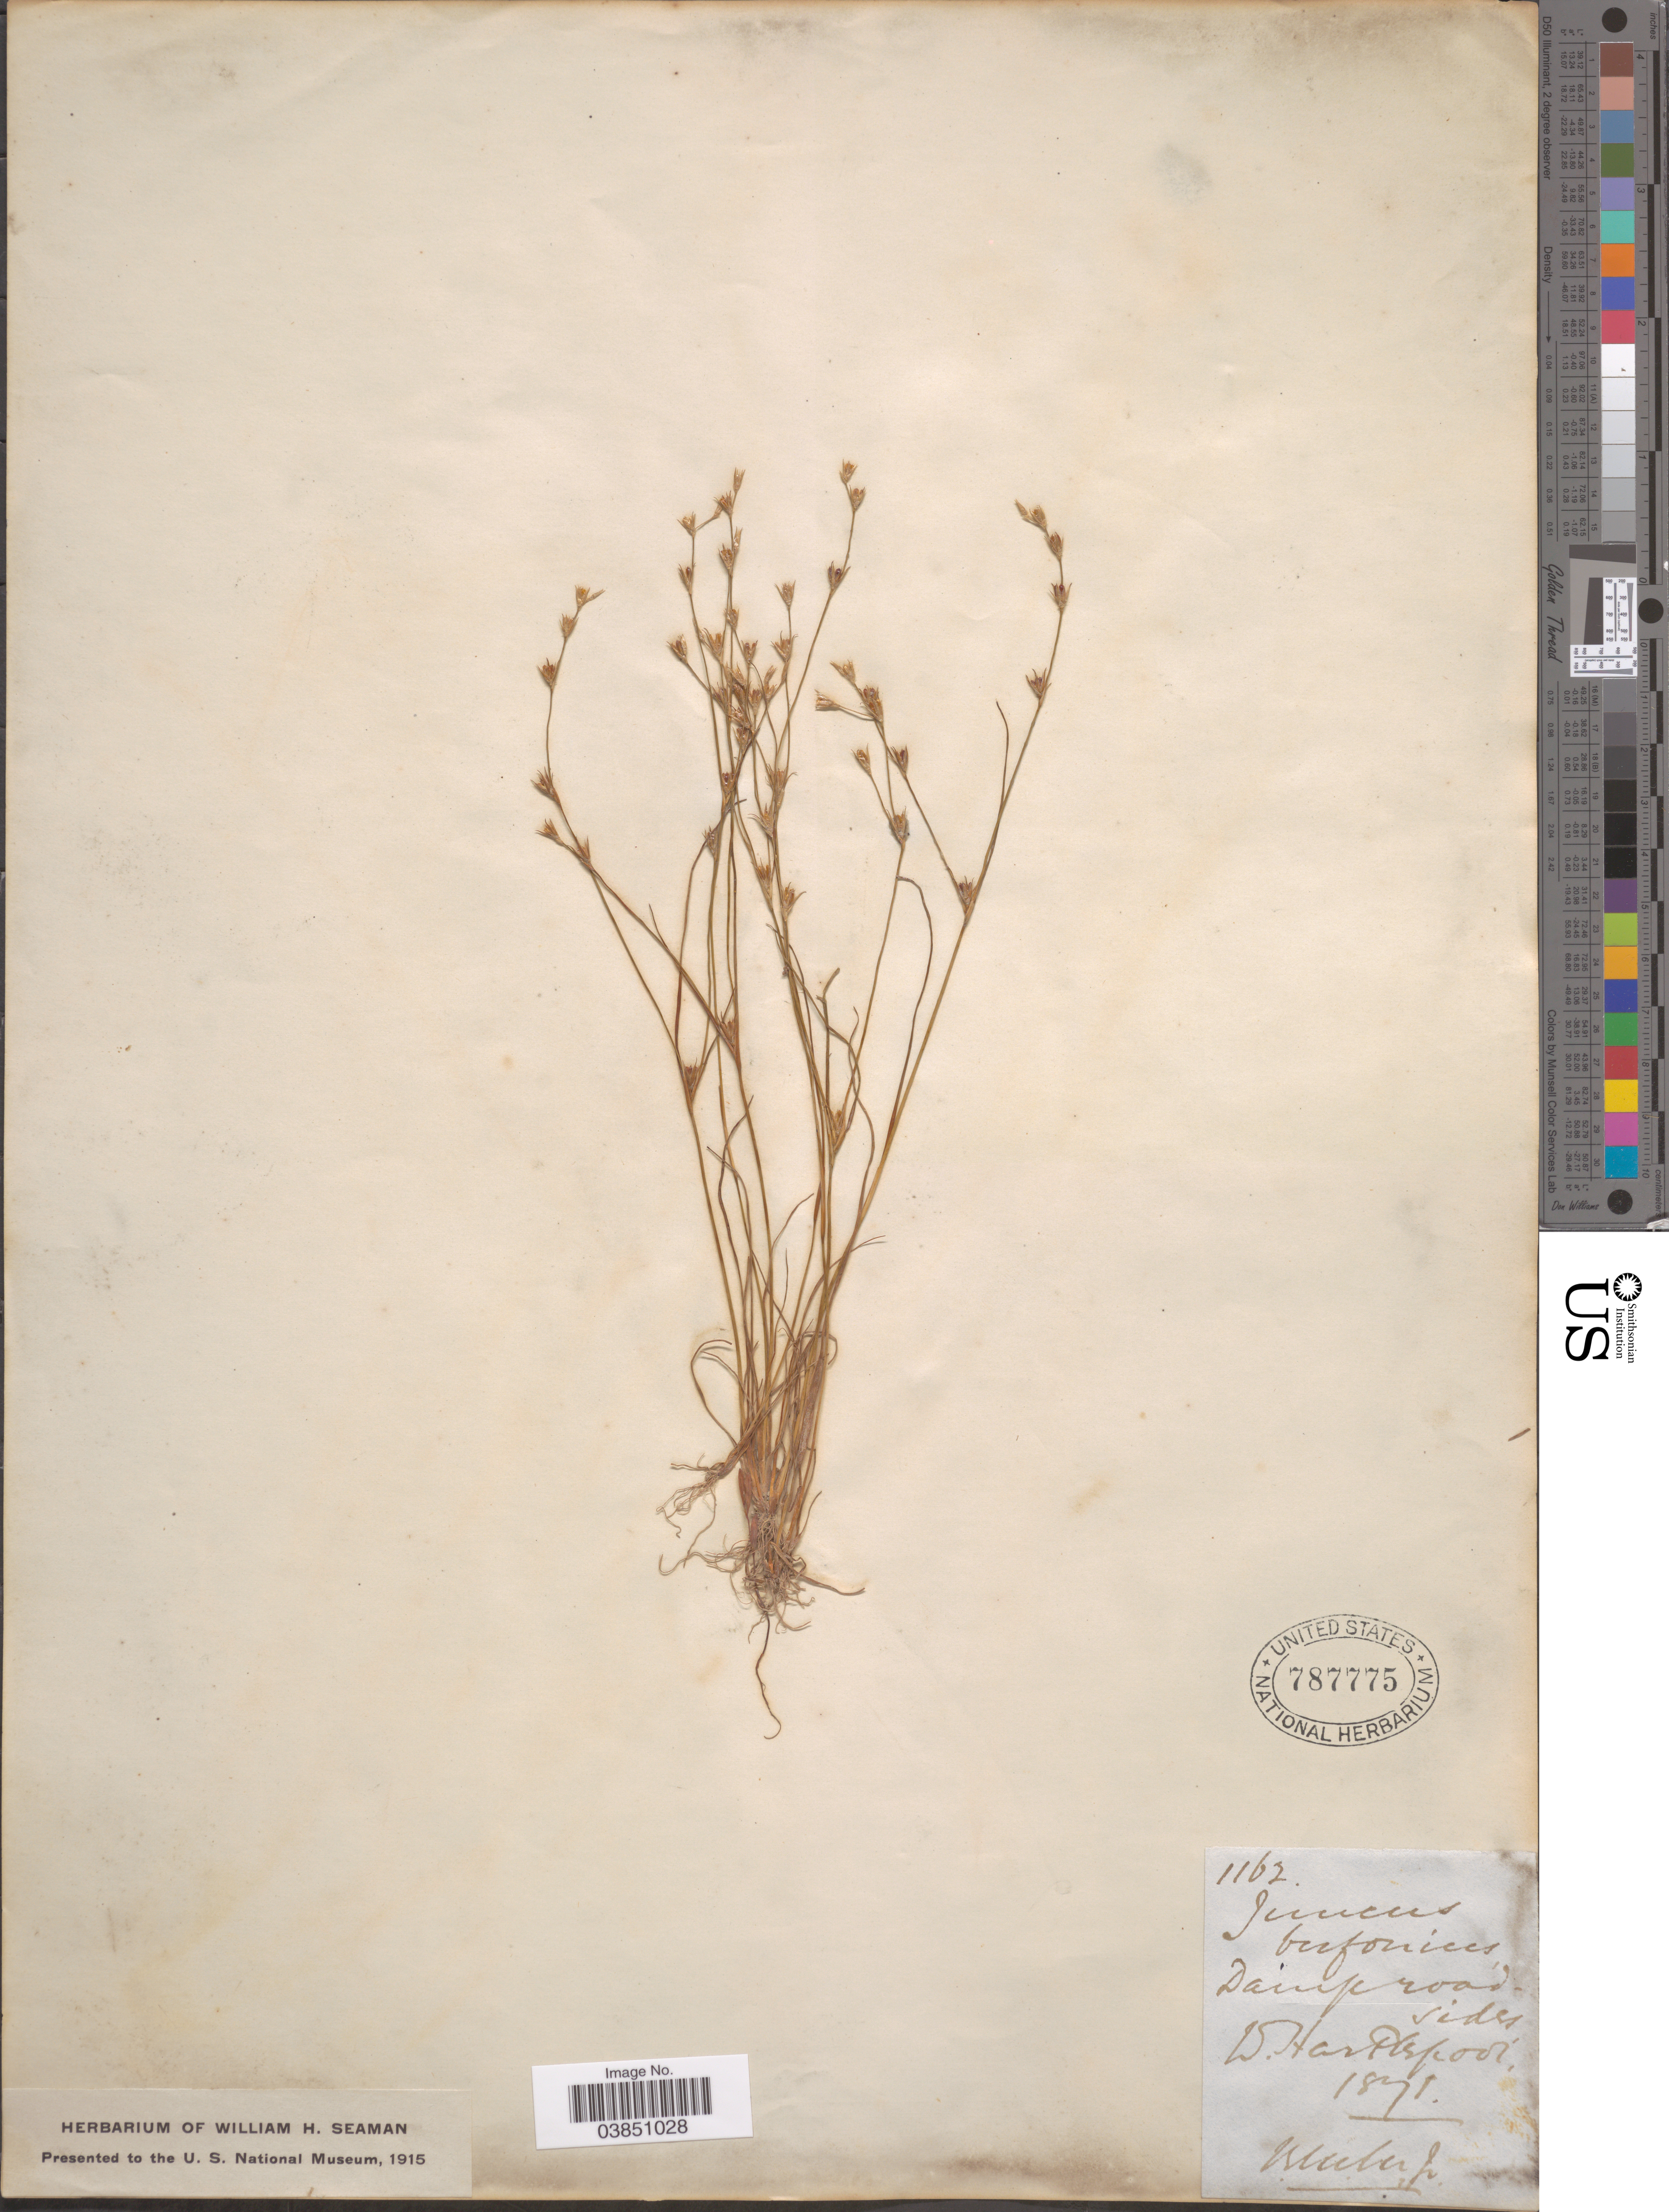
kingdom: Plantae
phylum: Tracheophyta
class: Liliopsida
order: Poales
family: Juncaceae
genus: Juncus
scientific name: Juncus bufonius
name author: L.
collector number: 1162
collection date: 1871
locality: Damp roadsides W. Harpspoor. [interpreted]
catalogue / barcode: US 787775